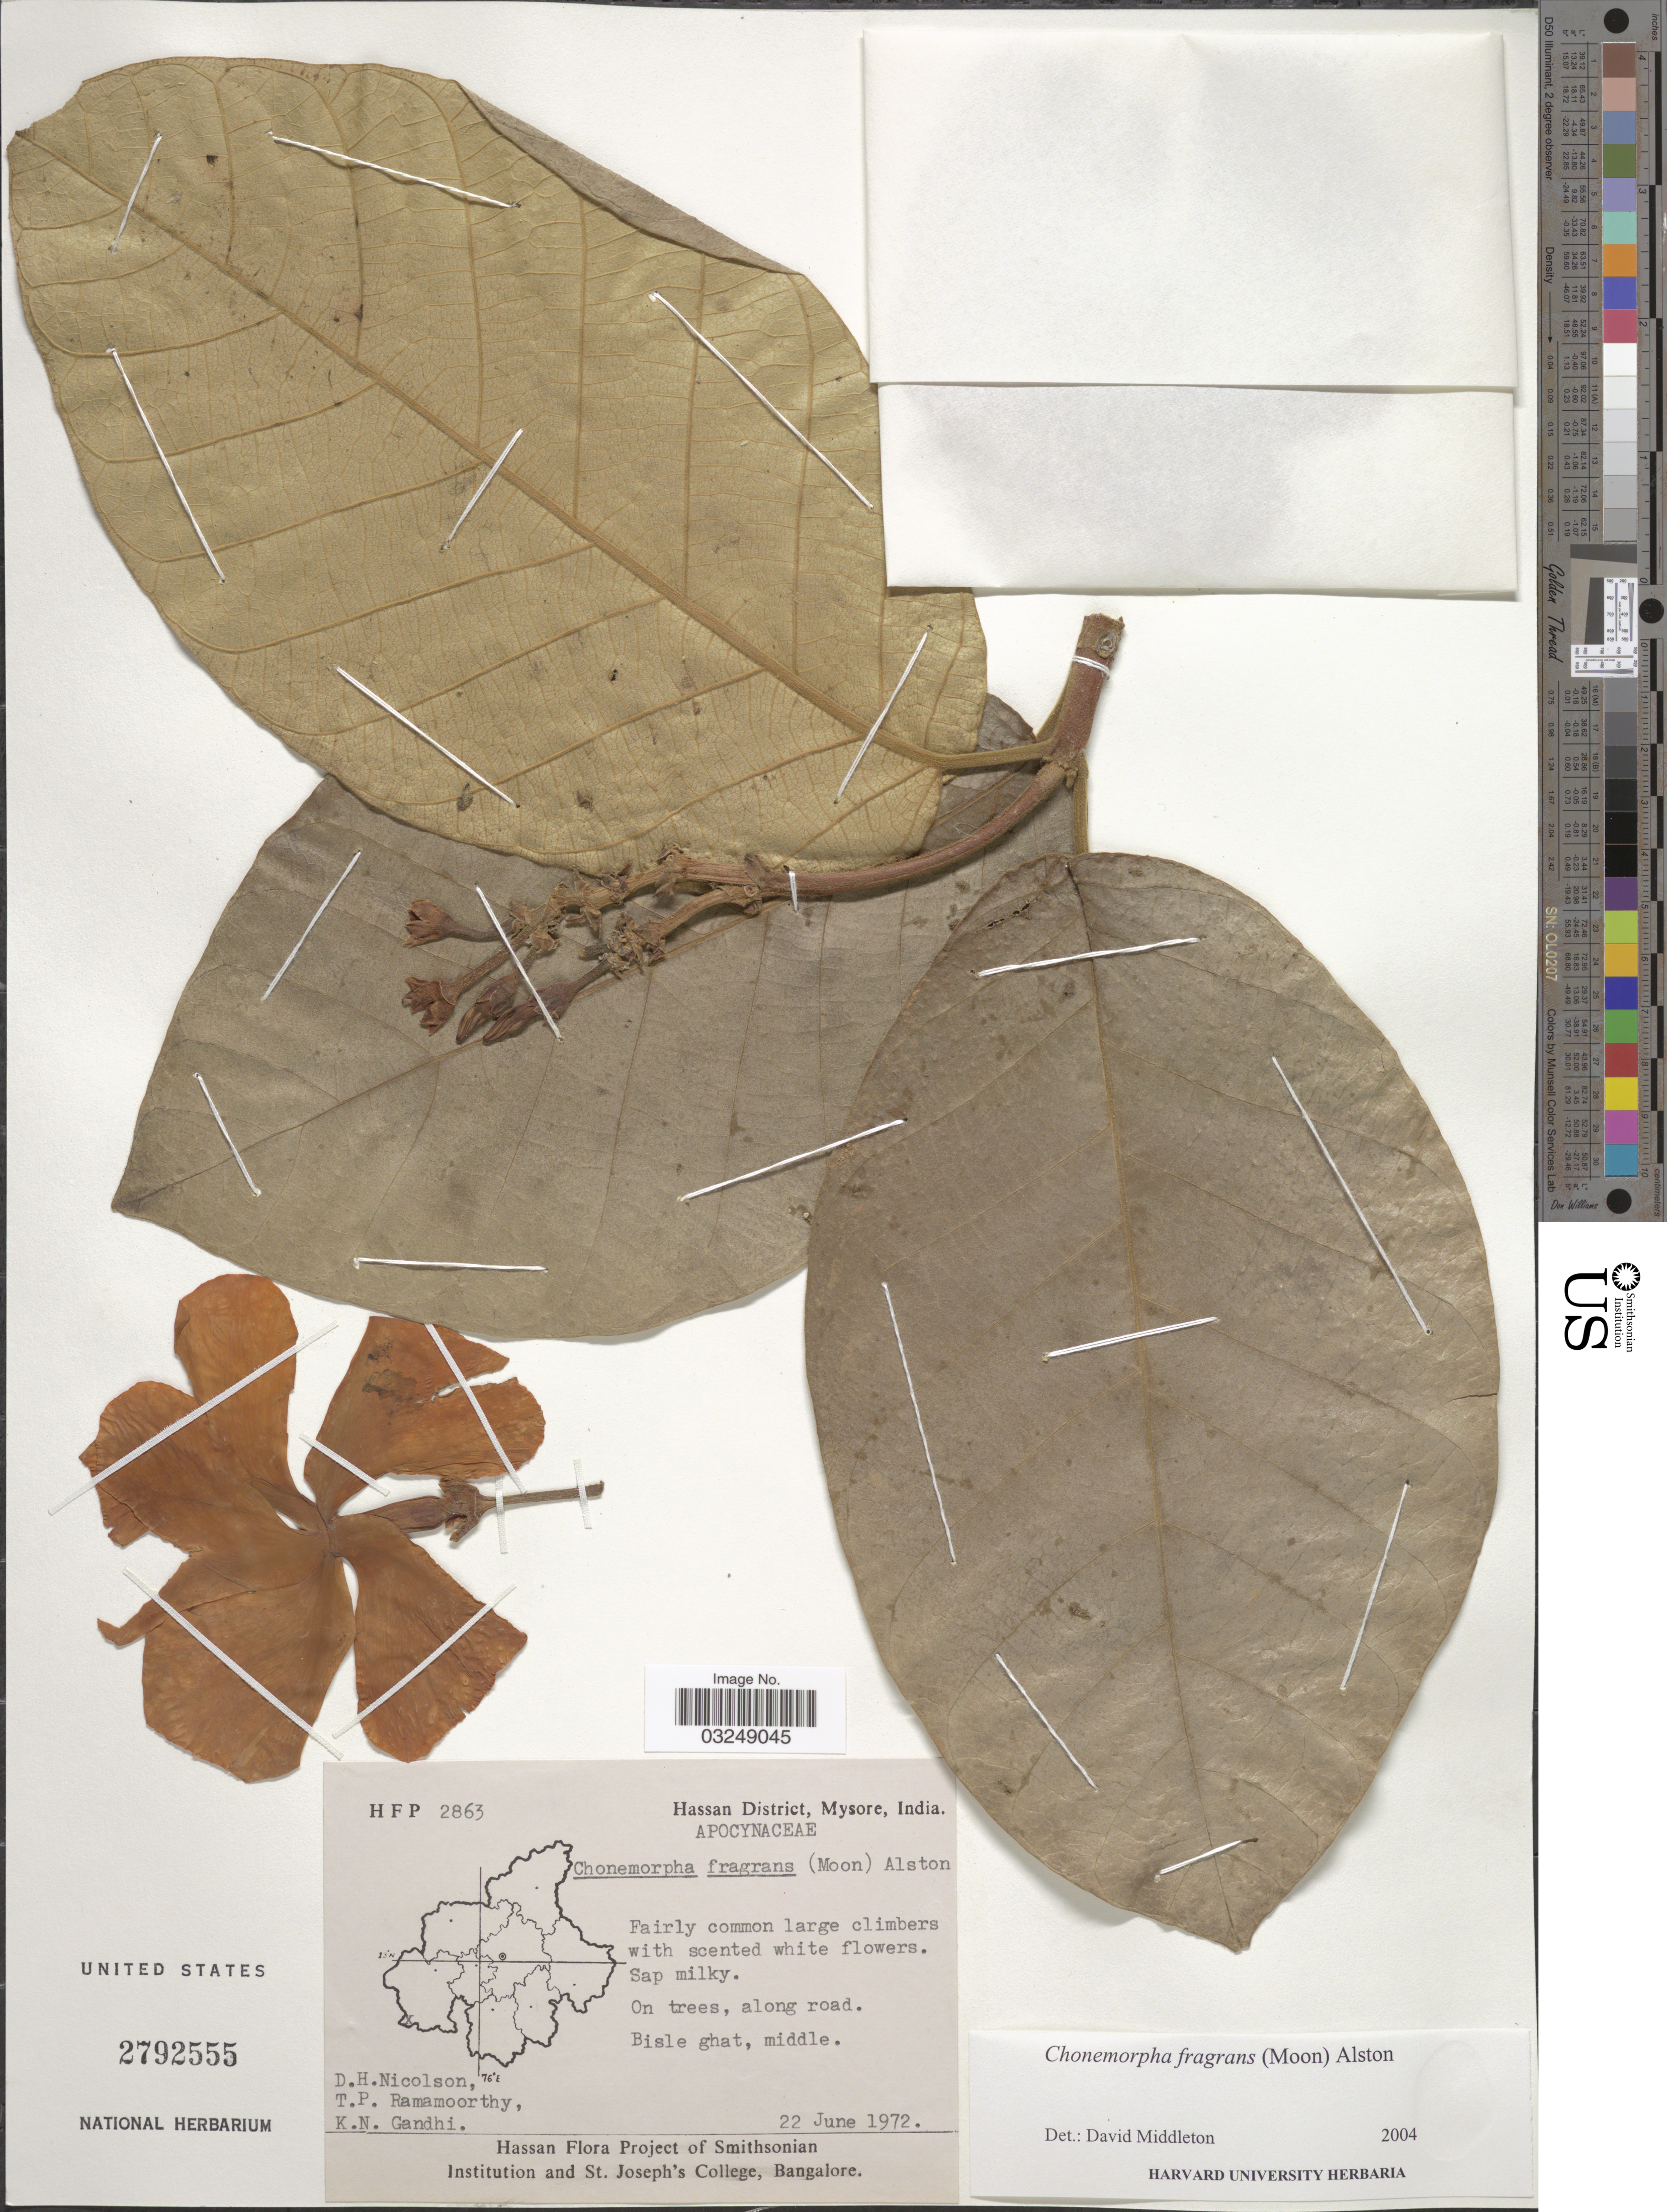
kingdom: Plantae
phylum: Tracheophyta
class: Magnoliopsida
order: Gentianales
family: Apocynaceae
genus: Chonemorpha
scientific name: Chonemorpha fragrans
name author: (K.H. Moon) Alston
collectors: D. H. Nicolson, T. P. Ramamoorthy & K. N. Gandhi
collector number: HFP 2863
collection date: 1972-06-22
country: India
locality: Hassan District, Mysore. On trees, along road,. Bisle ghat, middle.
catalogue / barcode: US 2792555